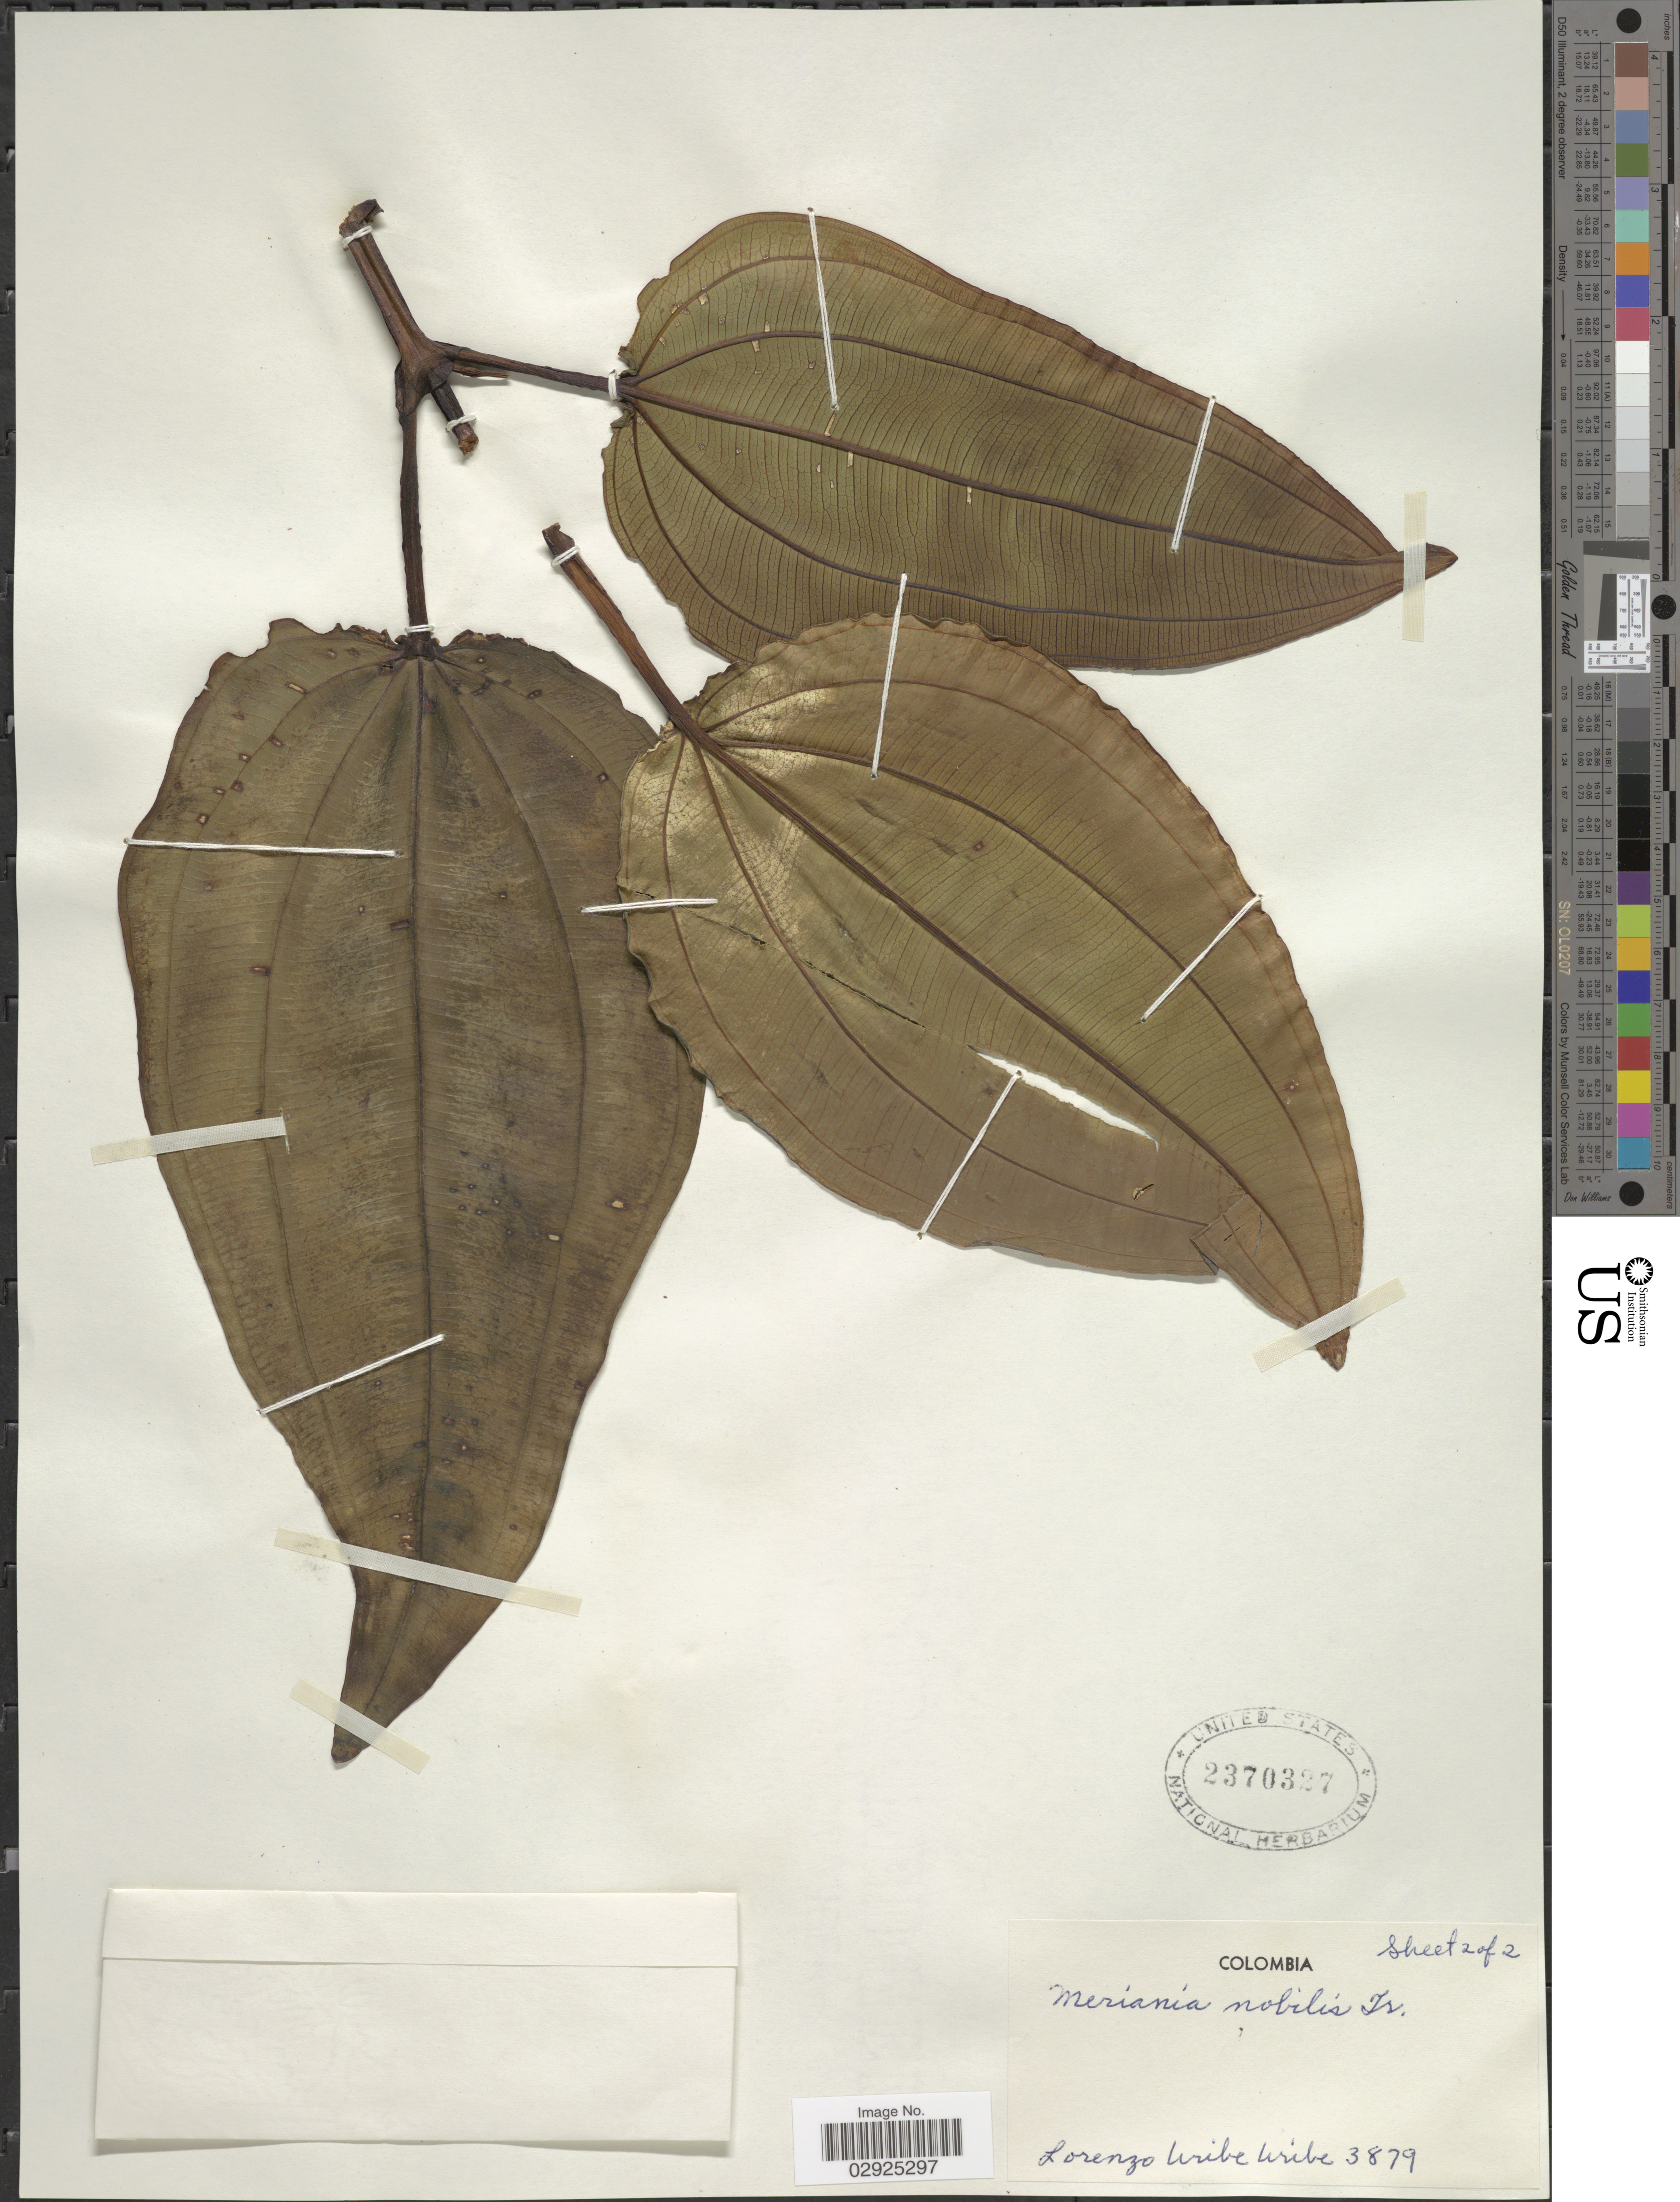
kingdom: Plantae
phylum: Tracheophyta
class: Magnoliopsida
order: Myrtales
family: Melastomataceae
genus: Meriania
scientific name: Meriania nobilis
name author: Triana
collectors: L. Uribe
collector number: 3879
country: Colombia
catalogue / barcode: US 2370327